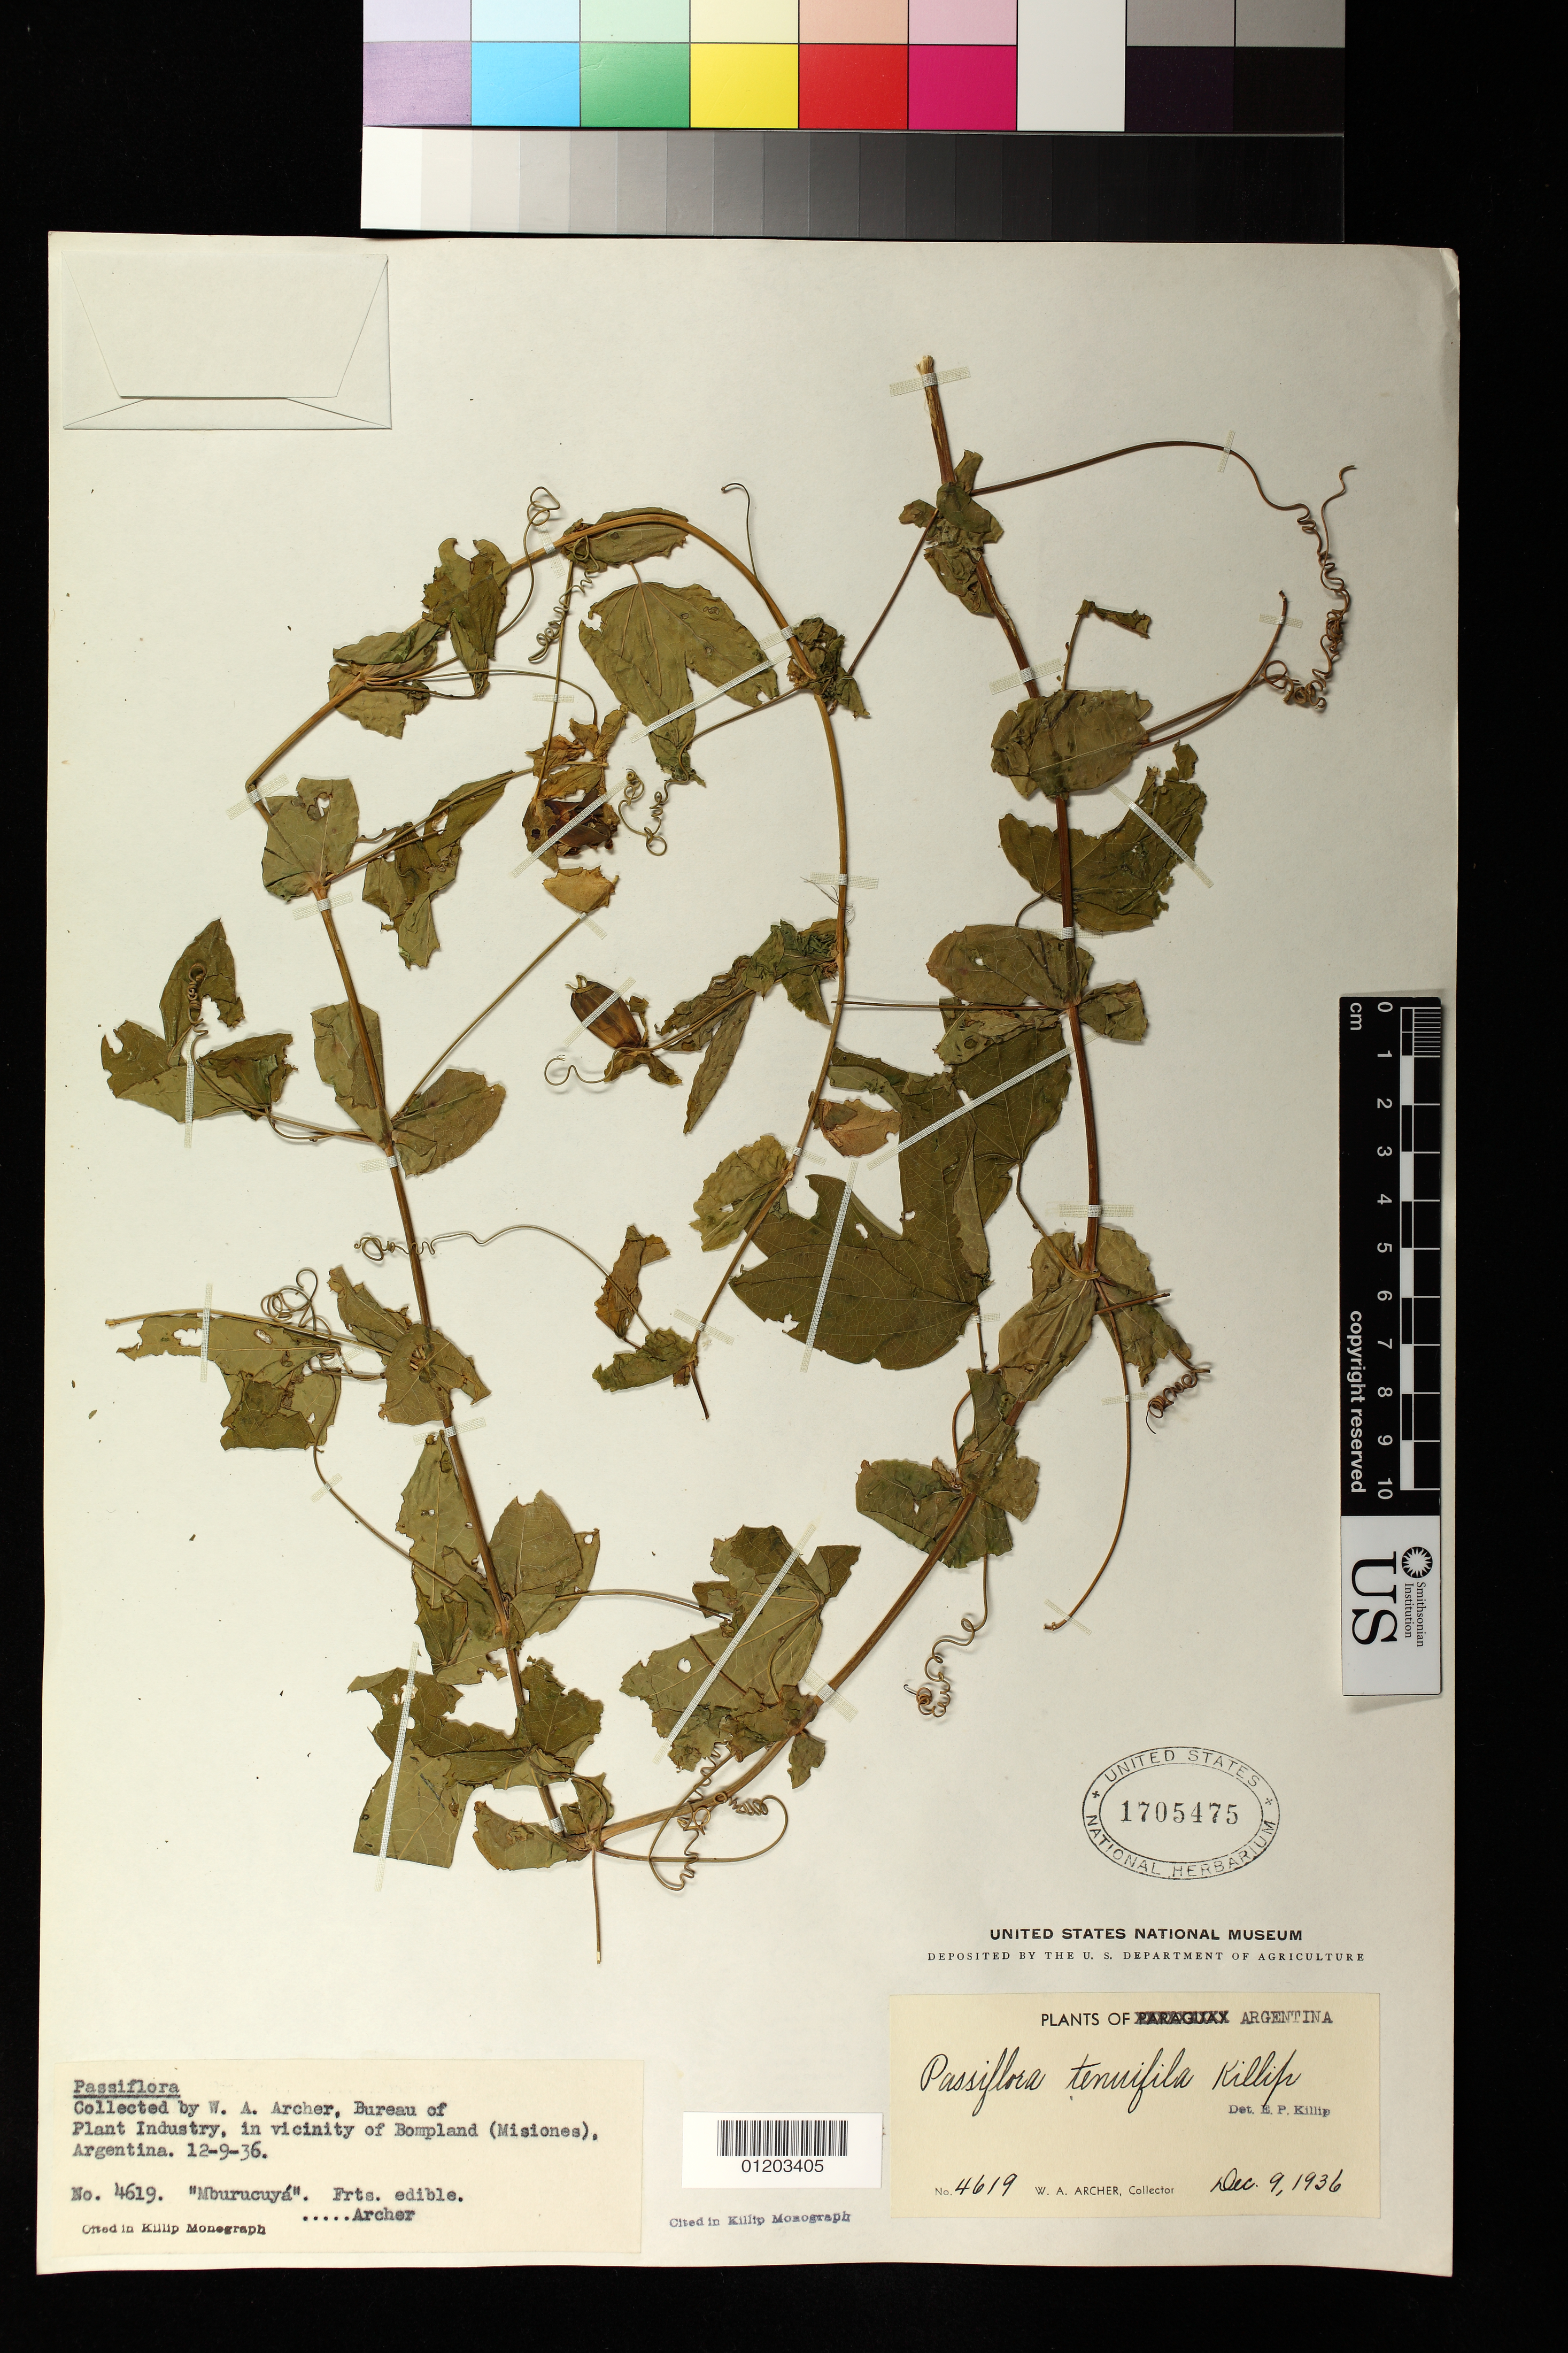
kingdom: Plantae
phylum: Tracheophyta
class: Magnoliopsida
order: Malpighiales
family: Passifloraceae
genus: Passiflora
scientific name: Passiflora tenuifila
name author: Killip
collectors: W. A. Archer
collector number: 4619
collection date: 1936-12-09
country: Argentina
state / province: Misiones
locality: In vicinity of Bompland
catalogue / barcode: US 1705475